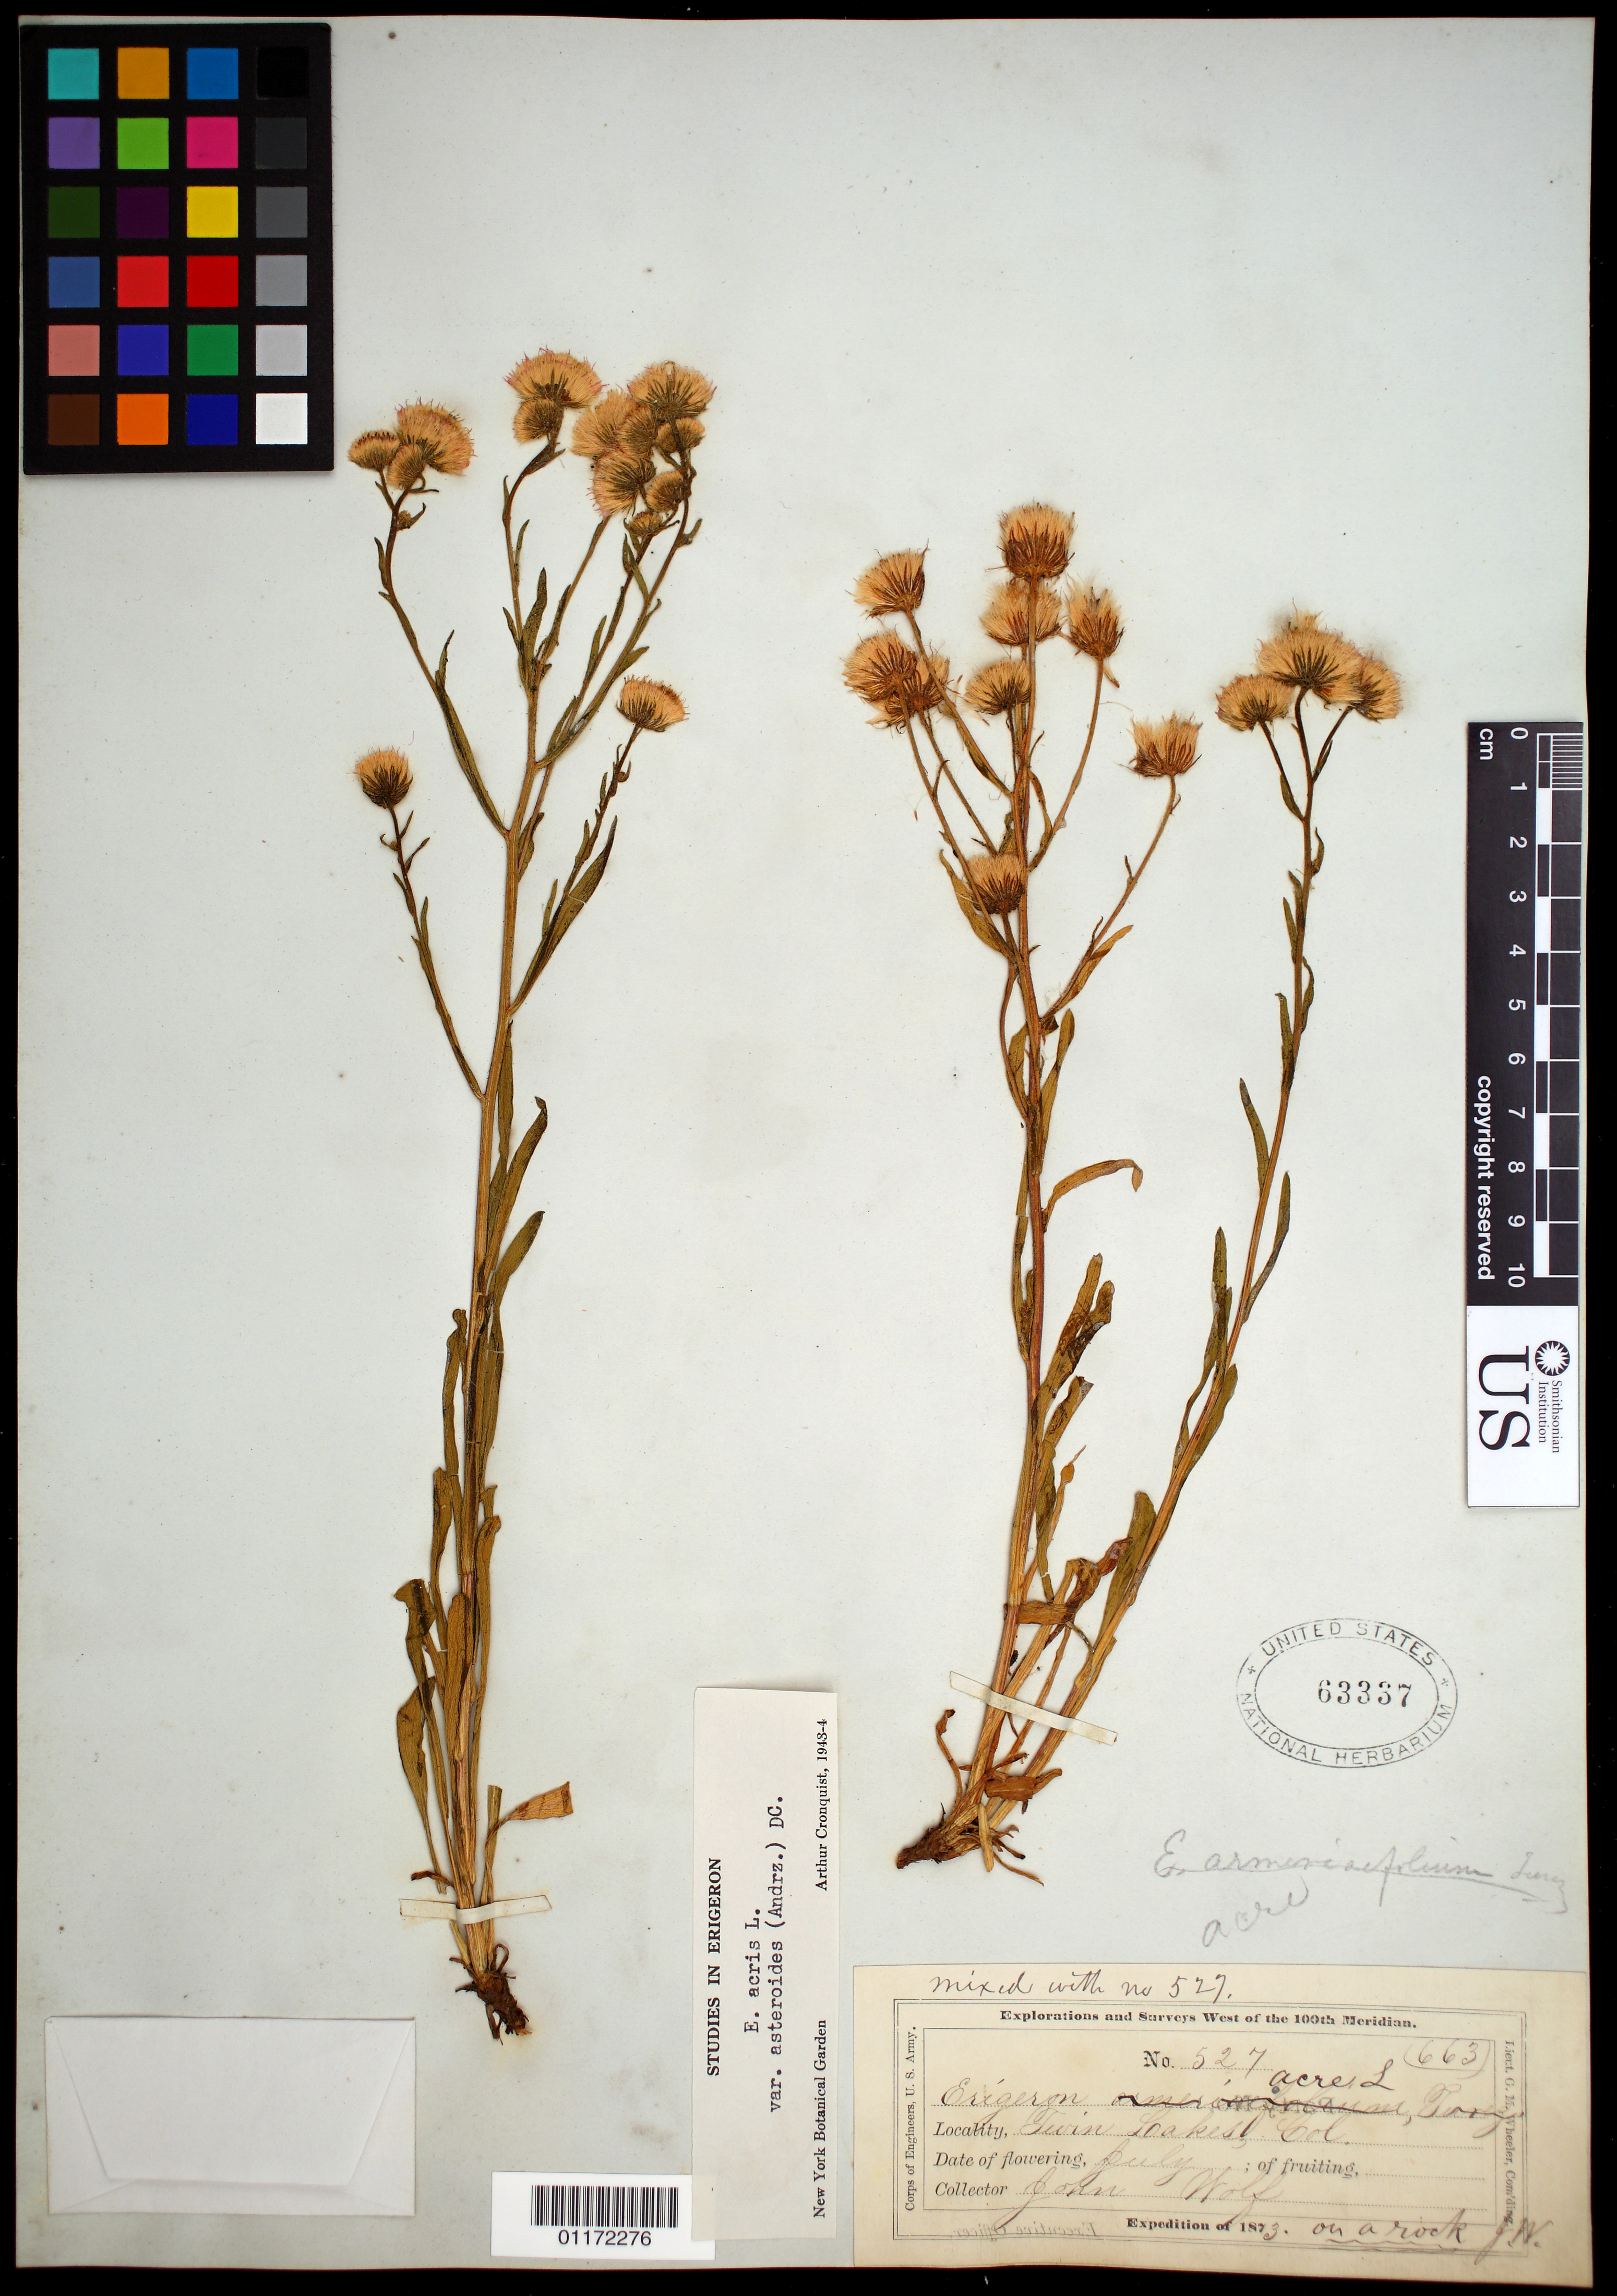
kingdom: Plantae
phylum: Tracheophyta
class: Magnoliopsida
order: Asterales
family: Asteraceae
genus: Erigeron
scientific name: Erigeron acris var. asteroides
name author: (Andrz.) DC.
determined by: Cronquist, A. J.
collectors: J. Wolf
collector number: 527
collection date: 1873-07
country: United States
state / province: Colorado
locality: Twin Lakes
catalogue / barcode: US 63337